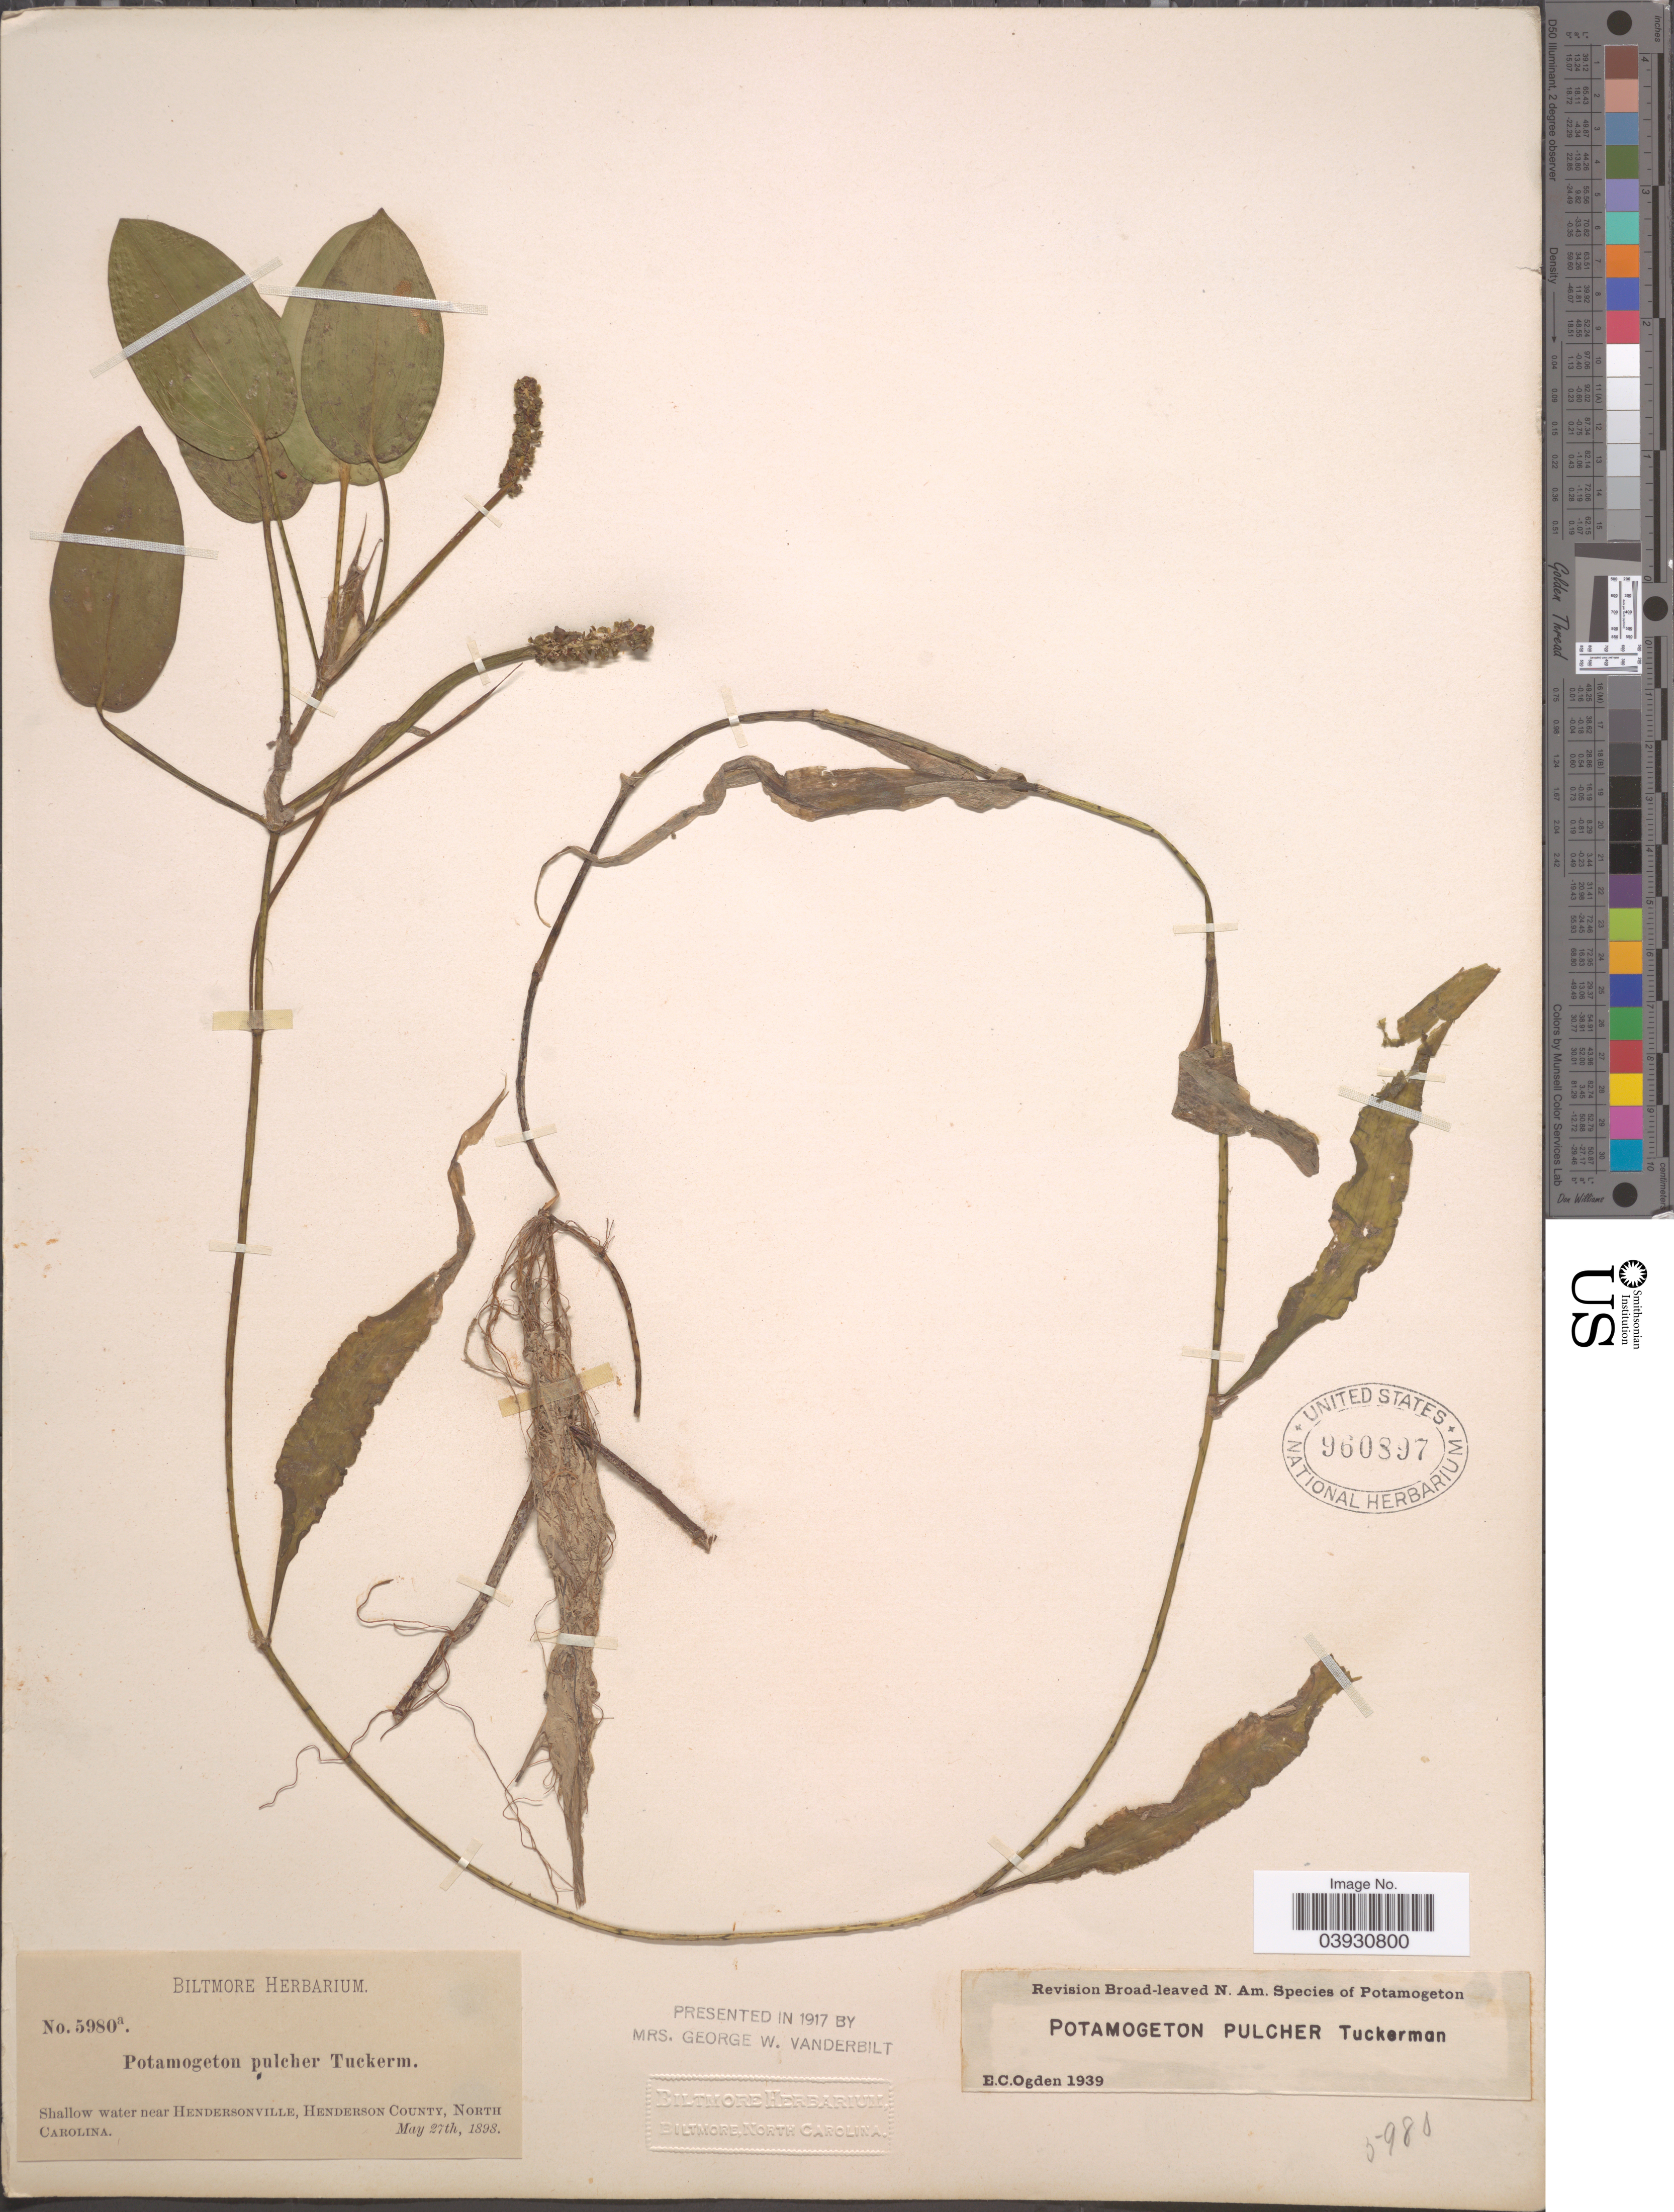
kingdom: Plantae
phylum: Tracheophyta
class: Liliopsida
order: Alismatales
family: Potamogetonaceae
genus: Potamogeton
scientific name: Potamogeton pulcher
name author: Tuck.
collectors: ex herb. Biltmore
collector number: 5980a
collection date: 1898-05-27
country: United States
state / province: North Carolina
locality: Shallow water near Hendersonville, Henderson County.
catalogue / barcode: US 960897